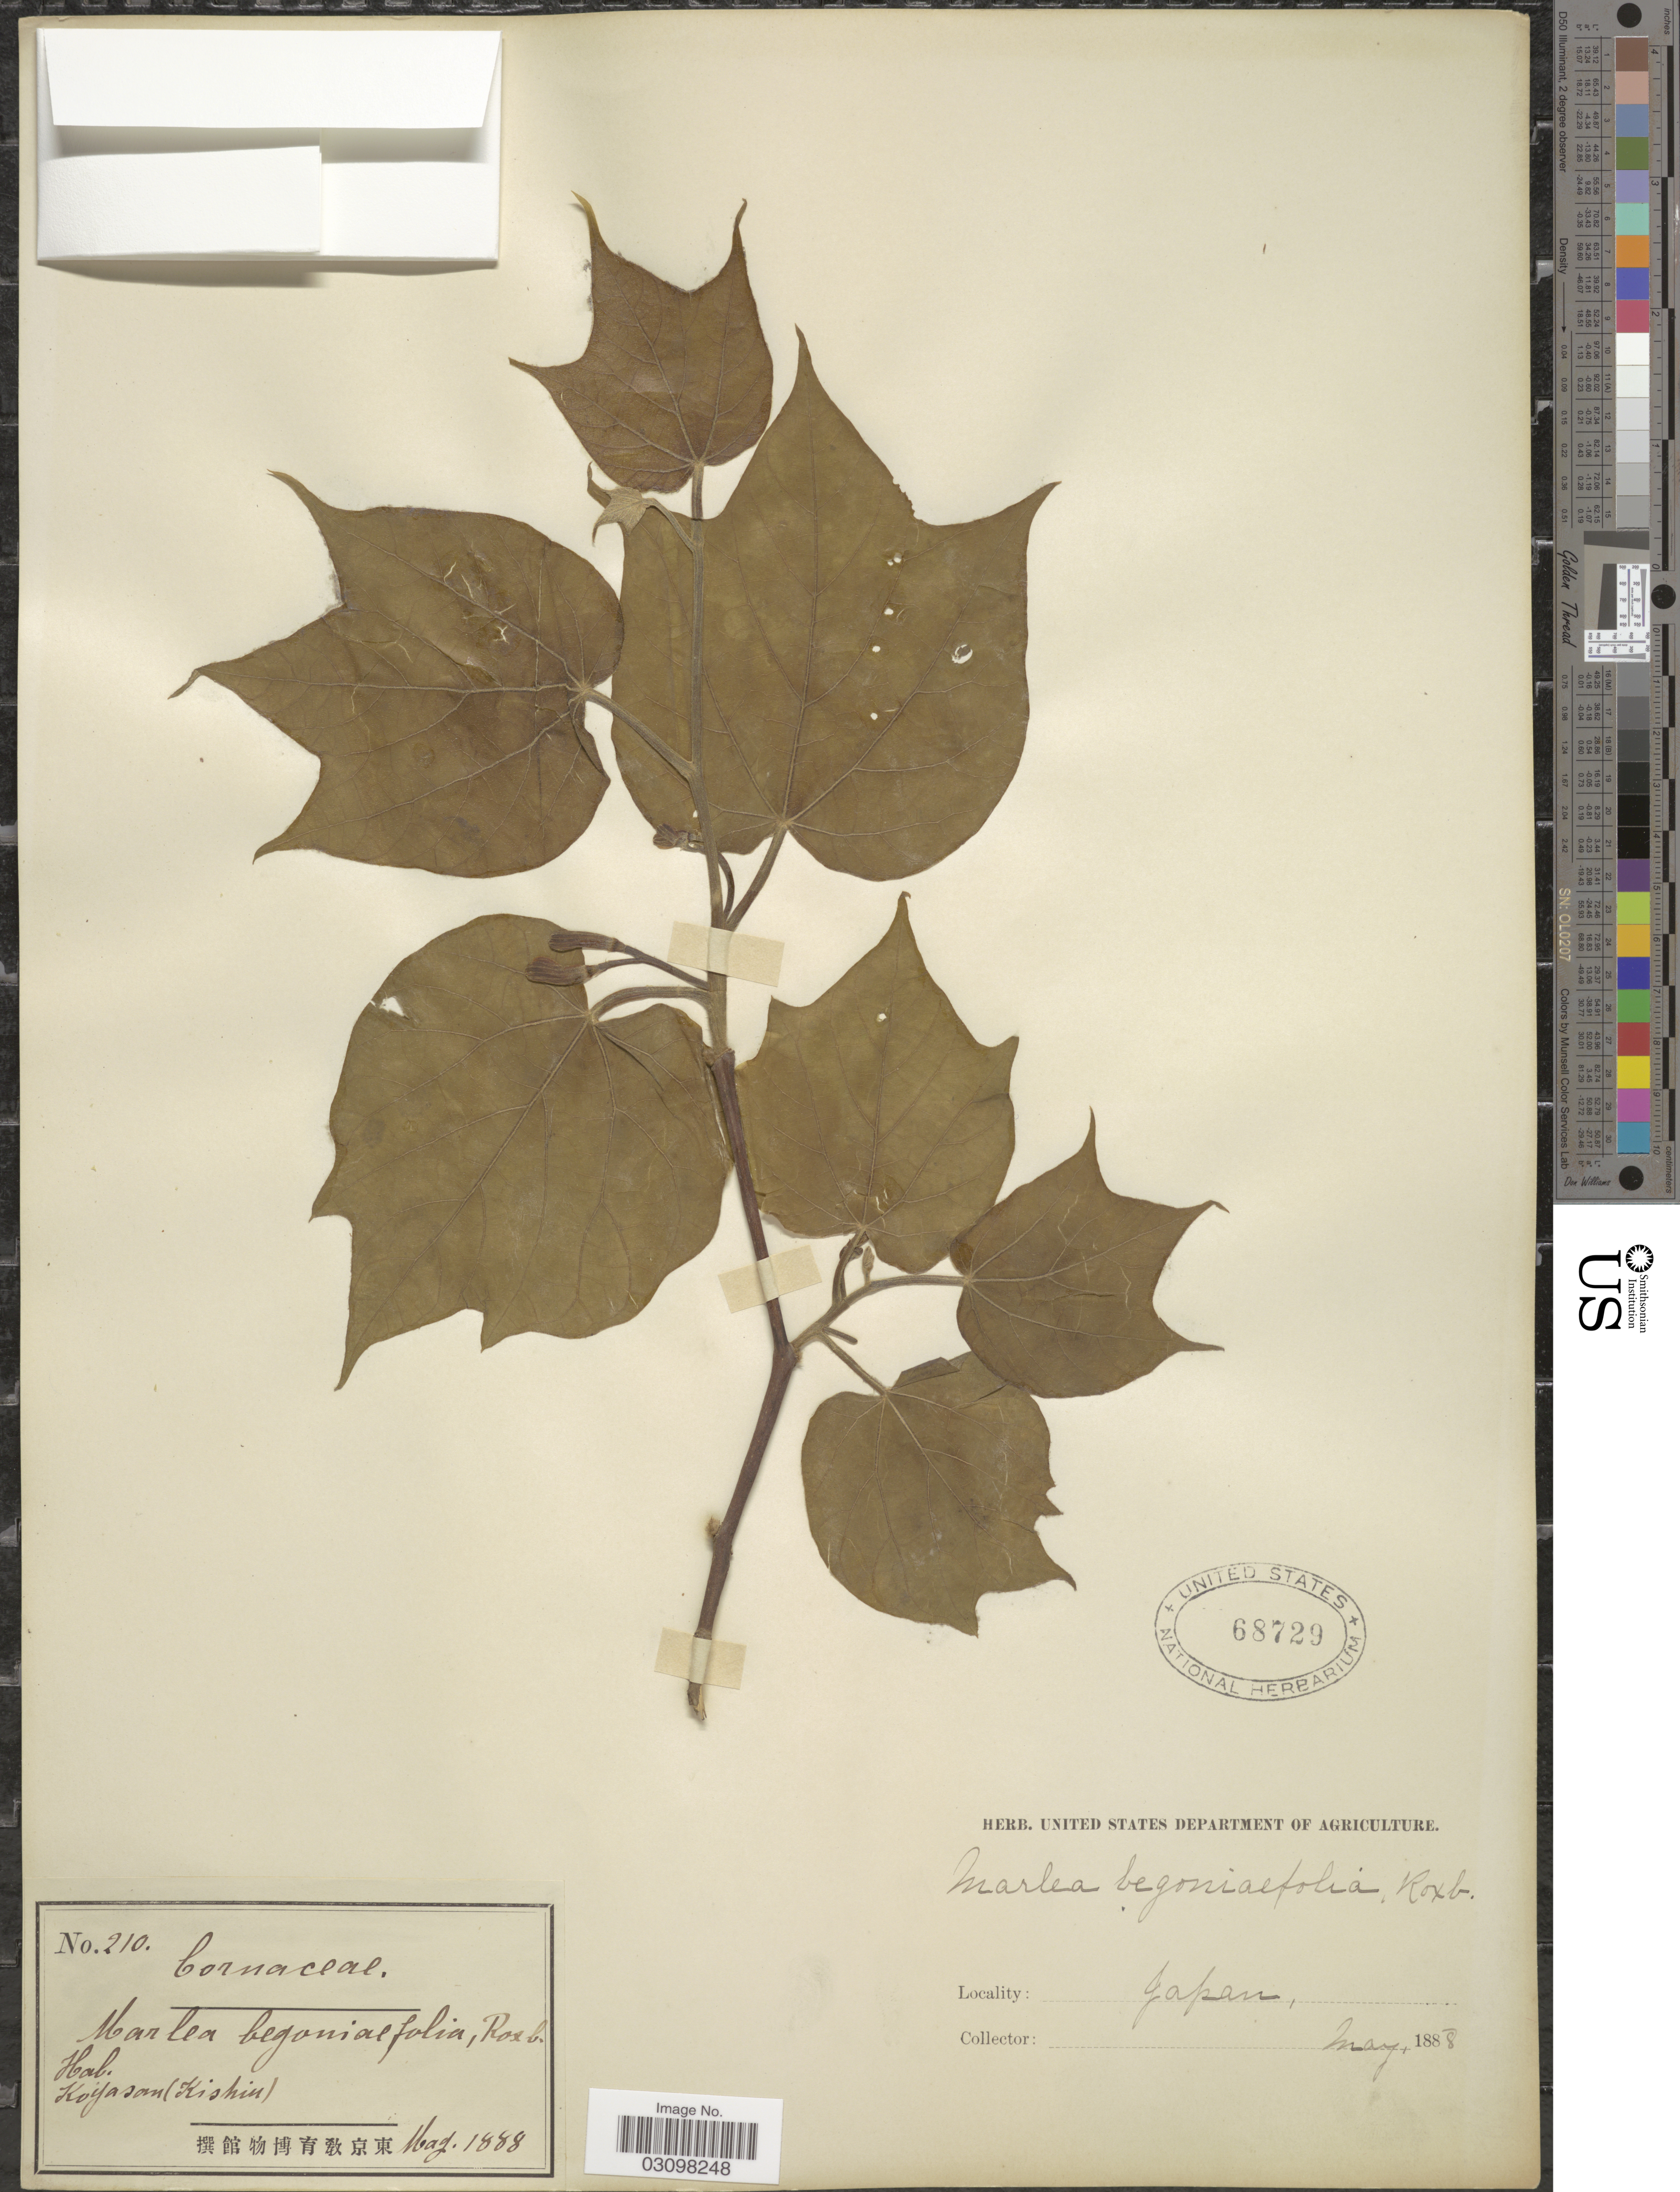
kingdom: Plantae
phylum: Tracheophyta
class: Magnoliopsida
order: Cornales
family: Cornaceae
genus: Alangium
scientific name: Alangium begoniifolium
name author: (Roxb.) Baill.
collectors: ex herb. U. S. Department of Agriculture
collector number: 210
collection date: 1888-05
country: Japan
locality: Koyasan (Kishiu).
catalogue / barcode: US 68729